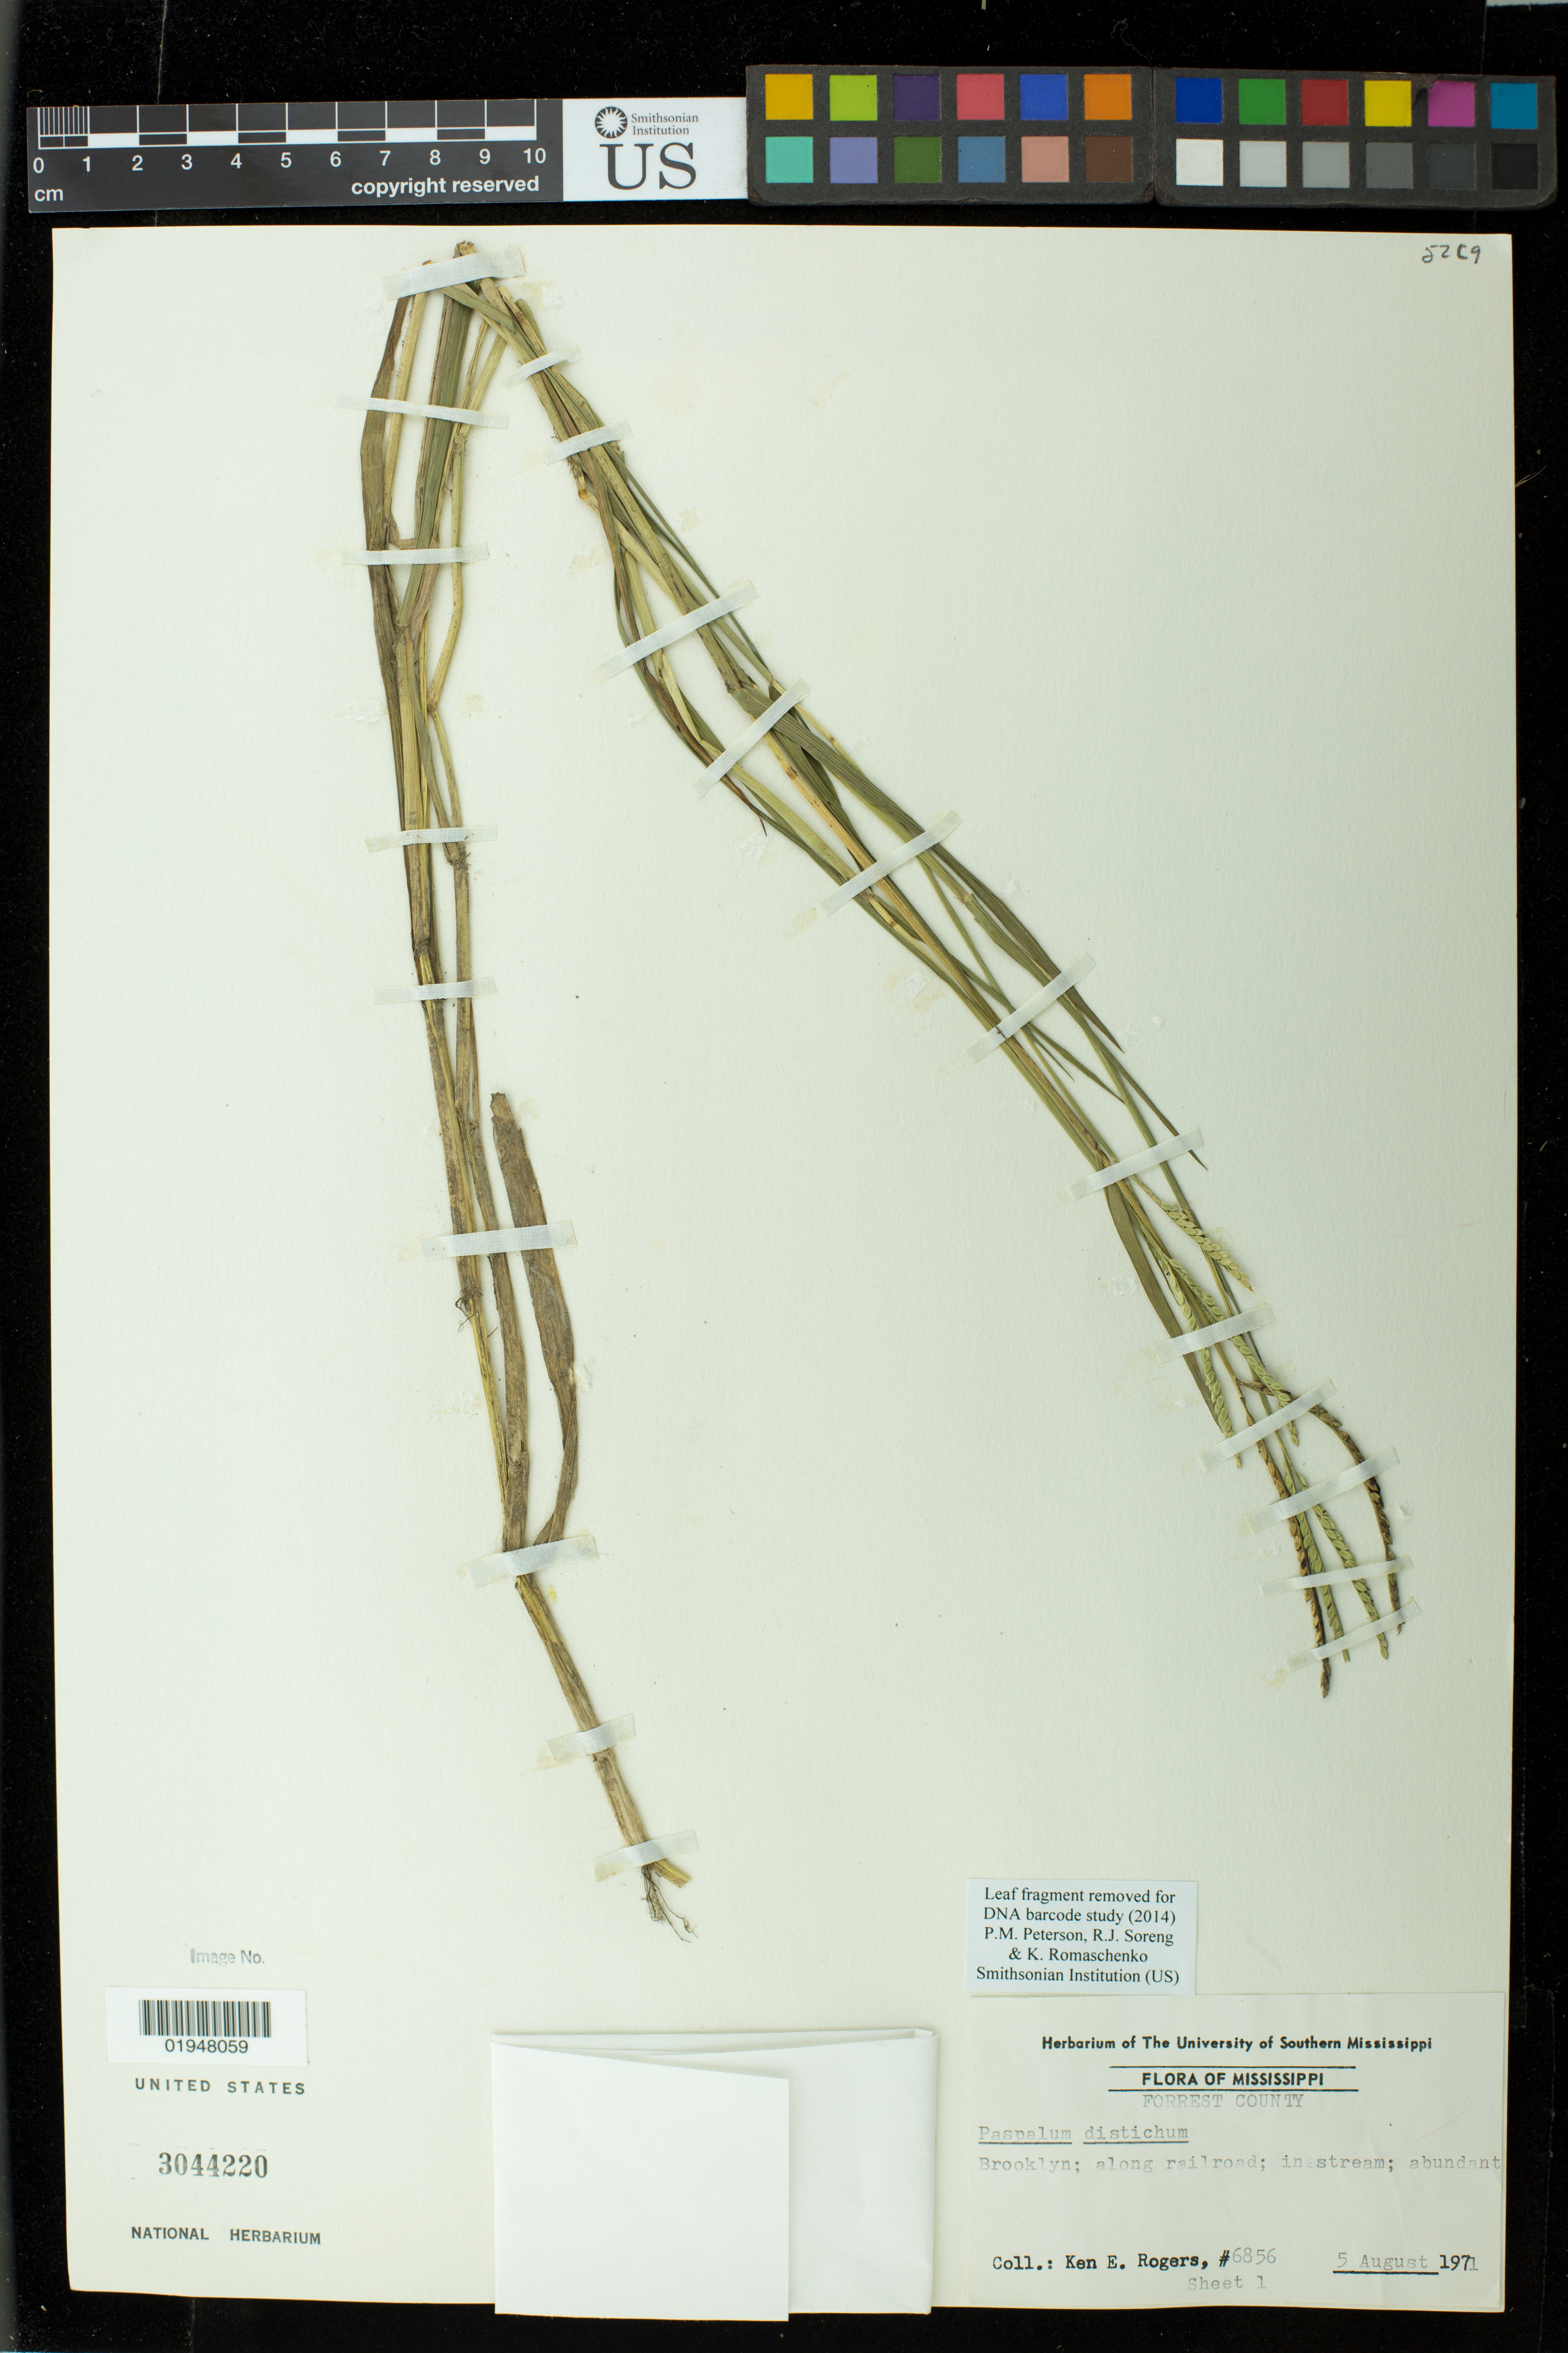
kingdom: Plantae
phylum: Tracheophyta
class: Liliopsida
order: Poales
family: Poaceae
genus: Paspalum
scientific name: Paspalum distichum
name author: L.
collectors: K. Rogers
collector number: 6856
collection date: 1971-08-05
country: United States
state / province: Mississippi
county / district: Forrest County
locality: Brooklyn; along railroad; in stream;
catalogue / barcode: US 3044220